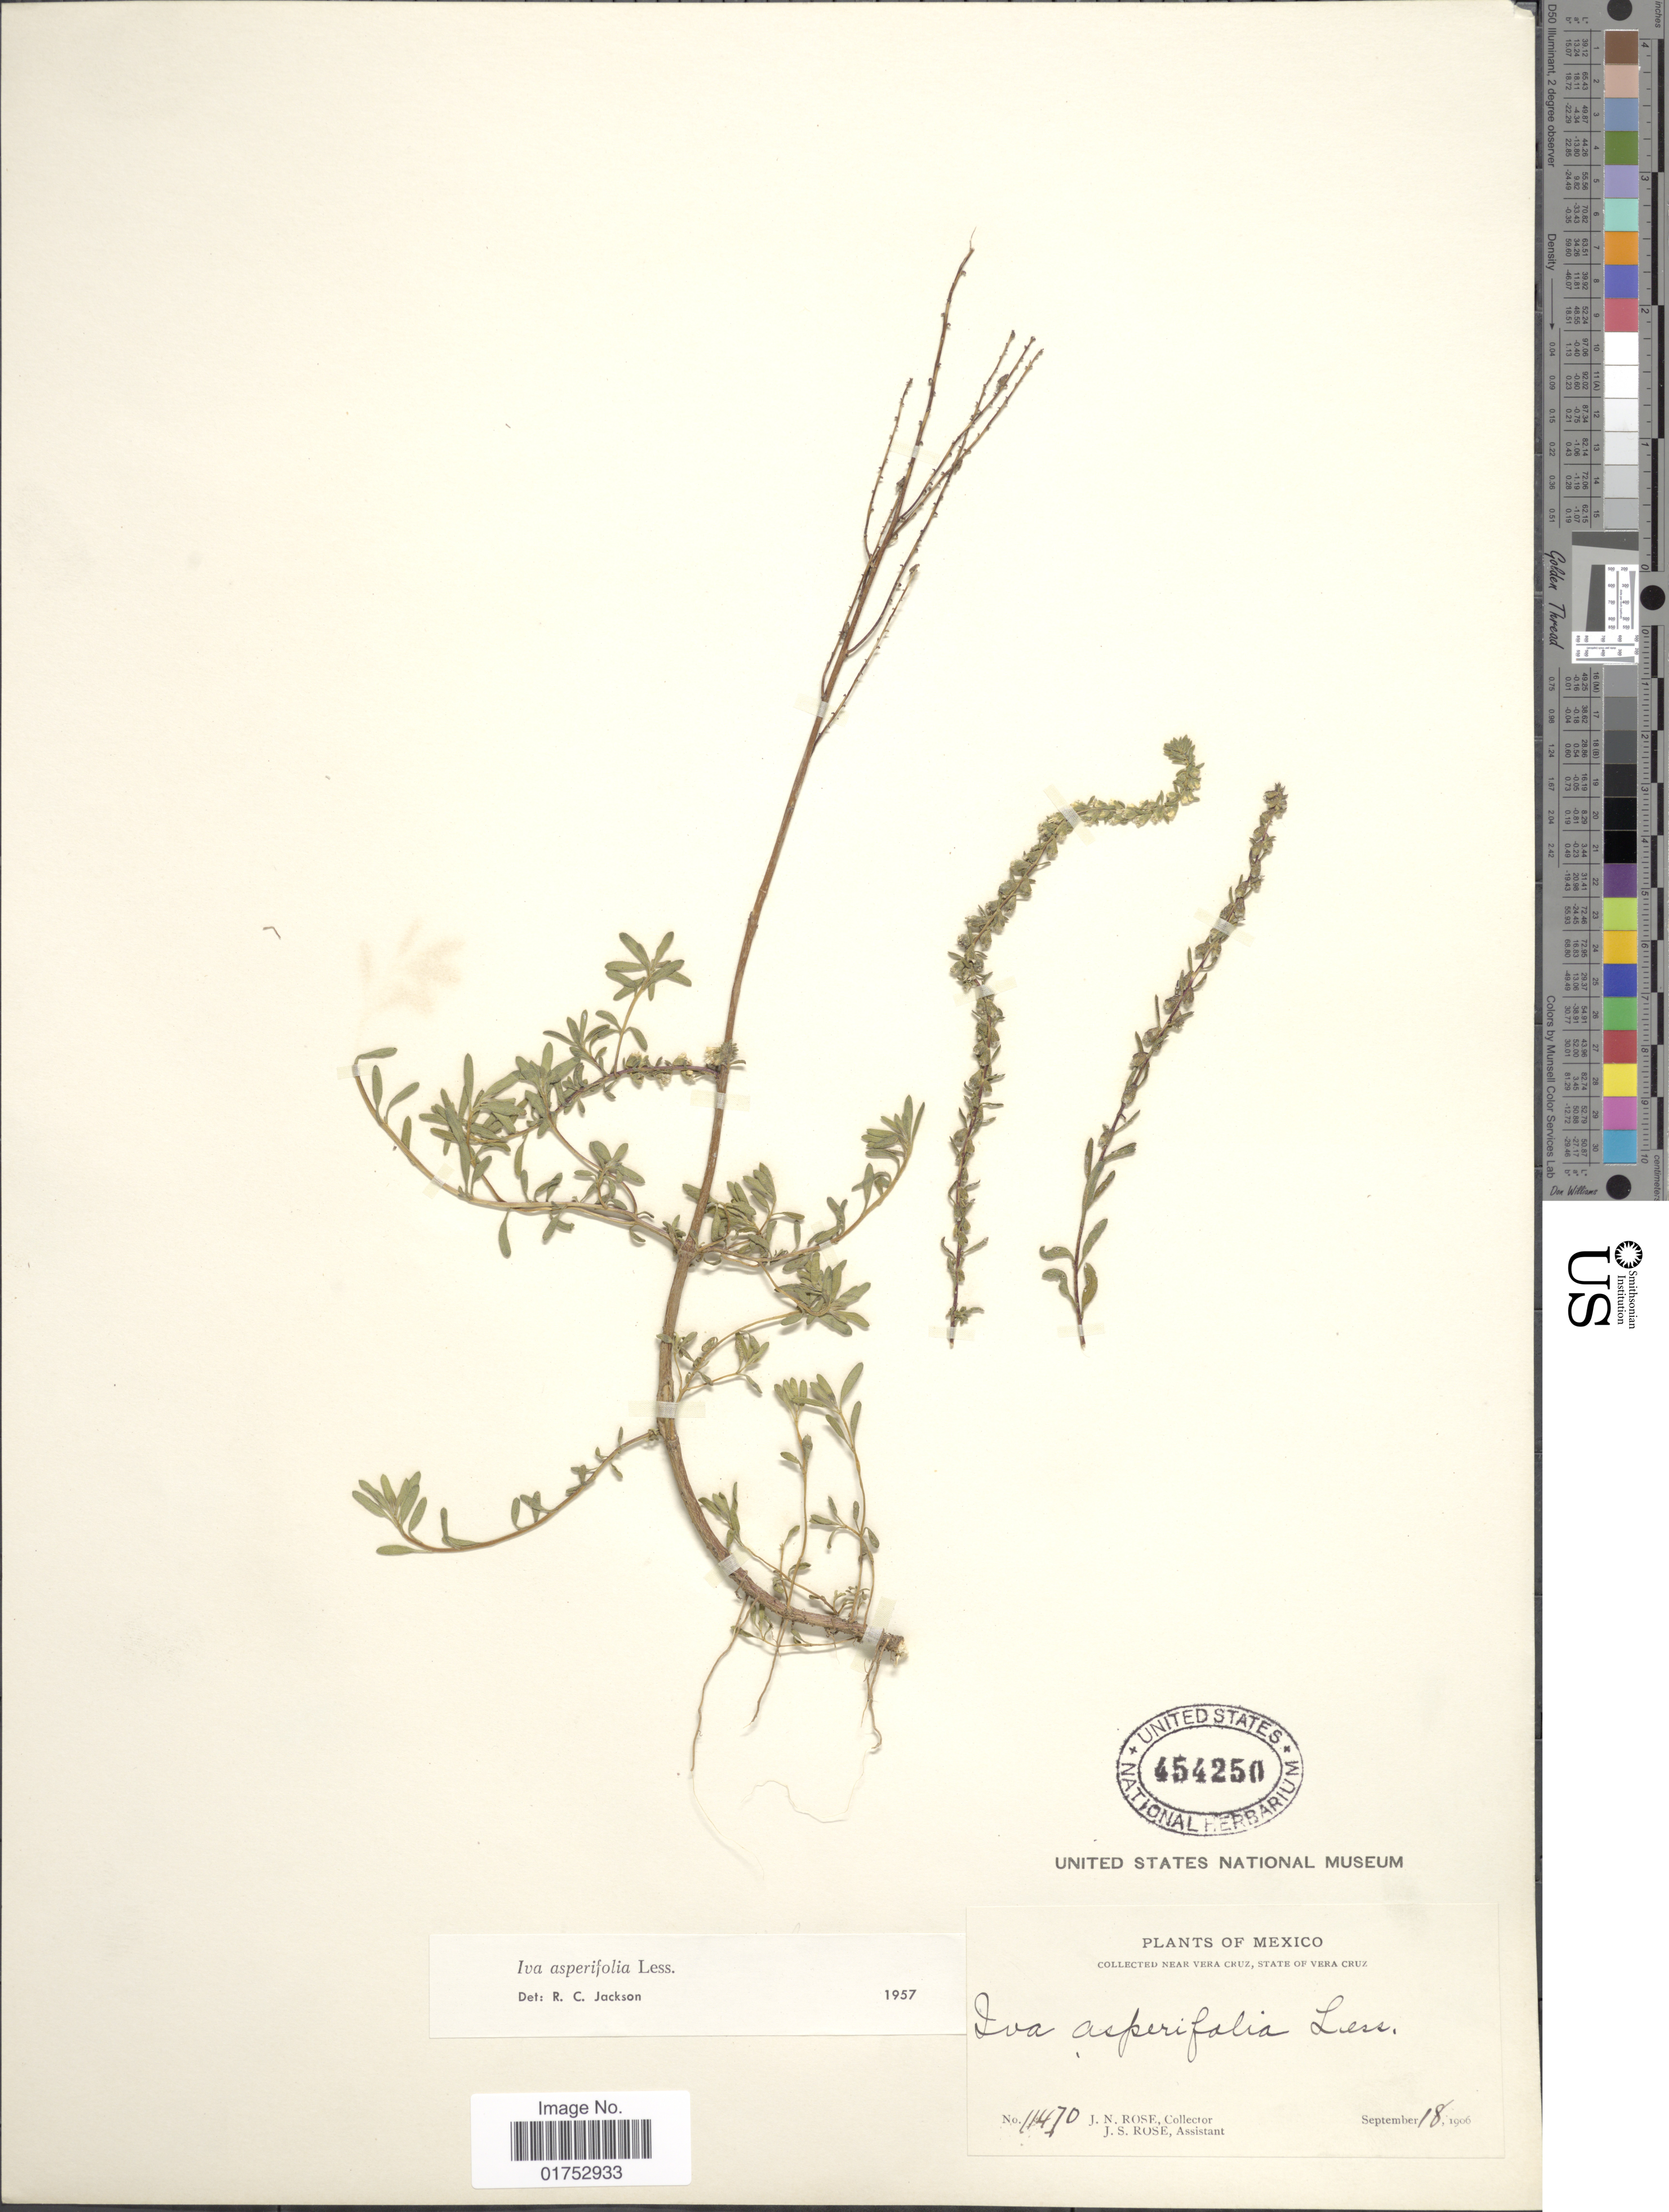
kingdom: Plantae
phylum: Tracheophyta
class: Magnoliopsida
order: Asterales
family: Asteraceae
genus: Iva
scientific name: Iva aperifolia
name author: Less.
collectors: J. N. Rose & J. S. Rose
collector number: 11470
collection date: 1906-09-18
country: Mexico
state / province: Veracruz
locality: Near Vera Cruz, State of Vera Cruz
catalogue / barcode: US 454250